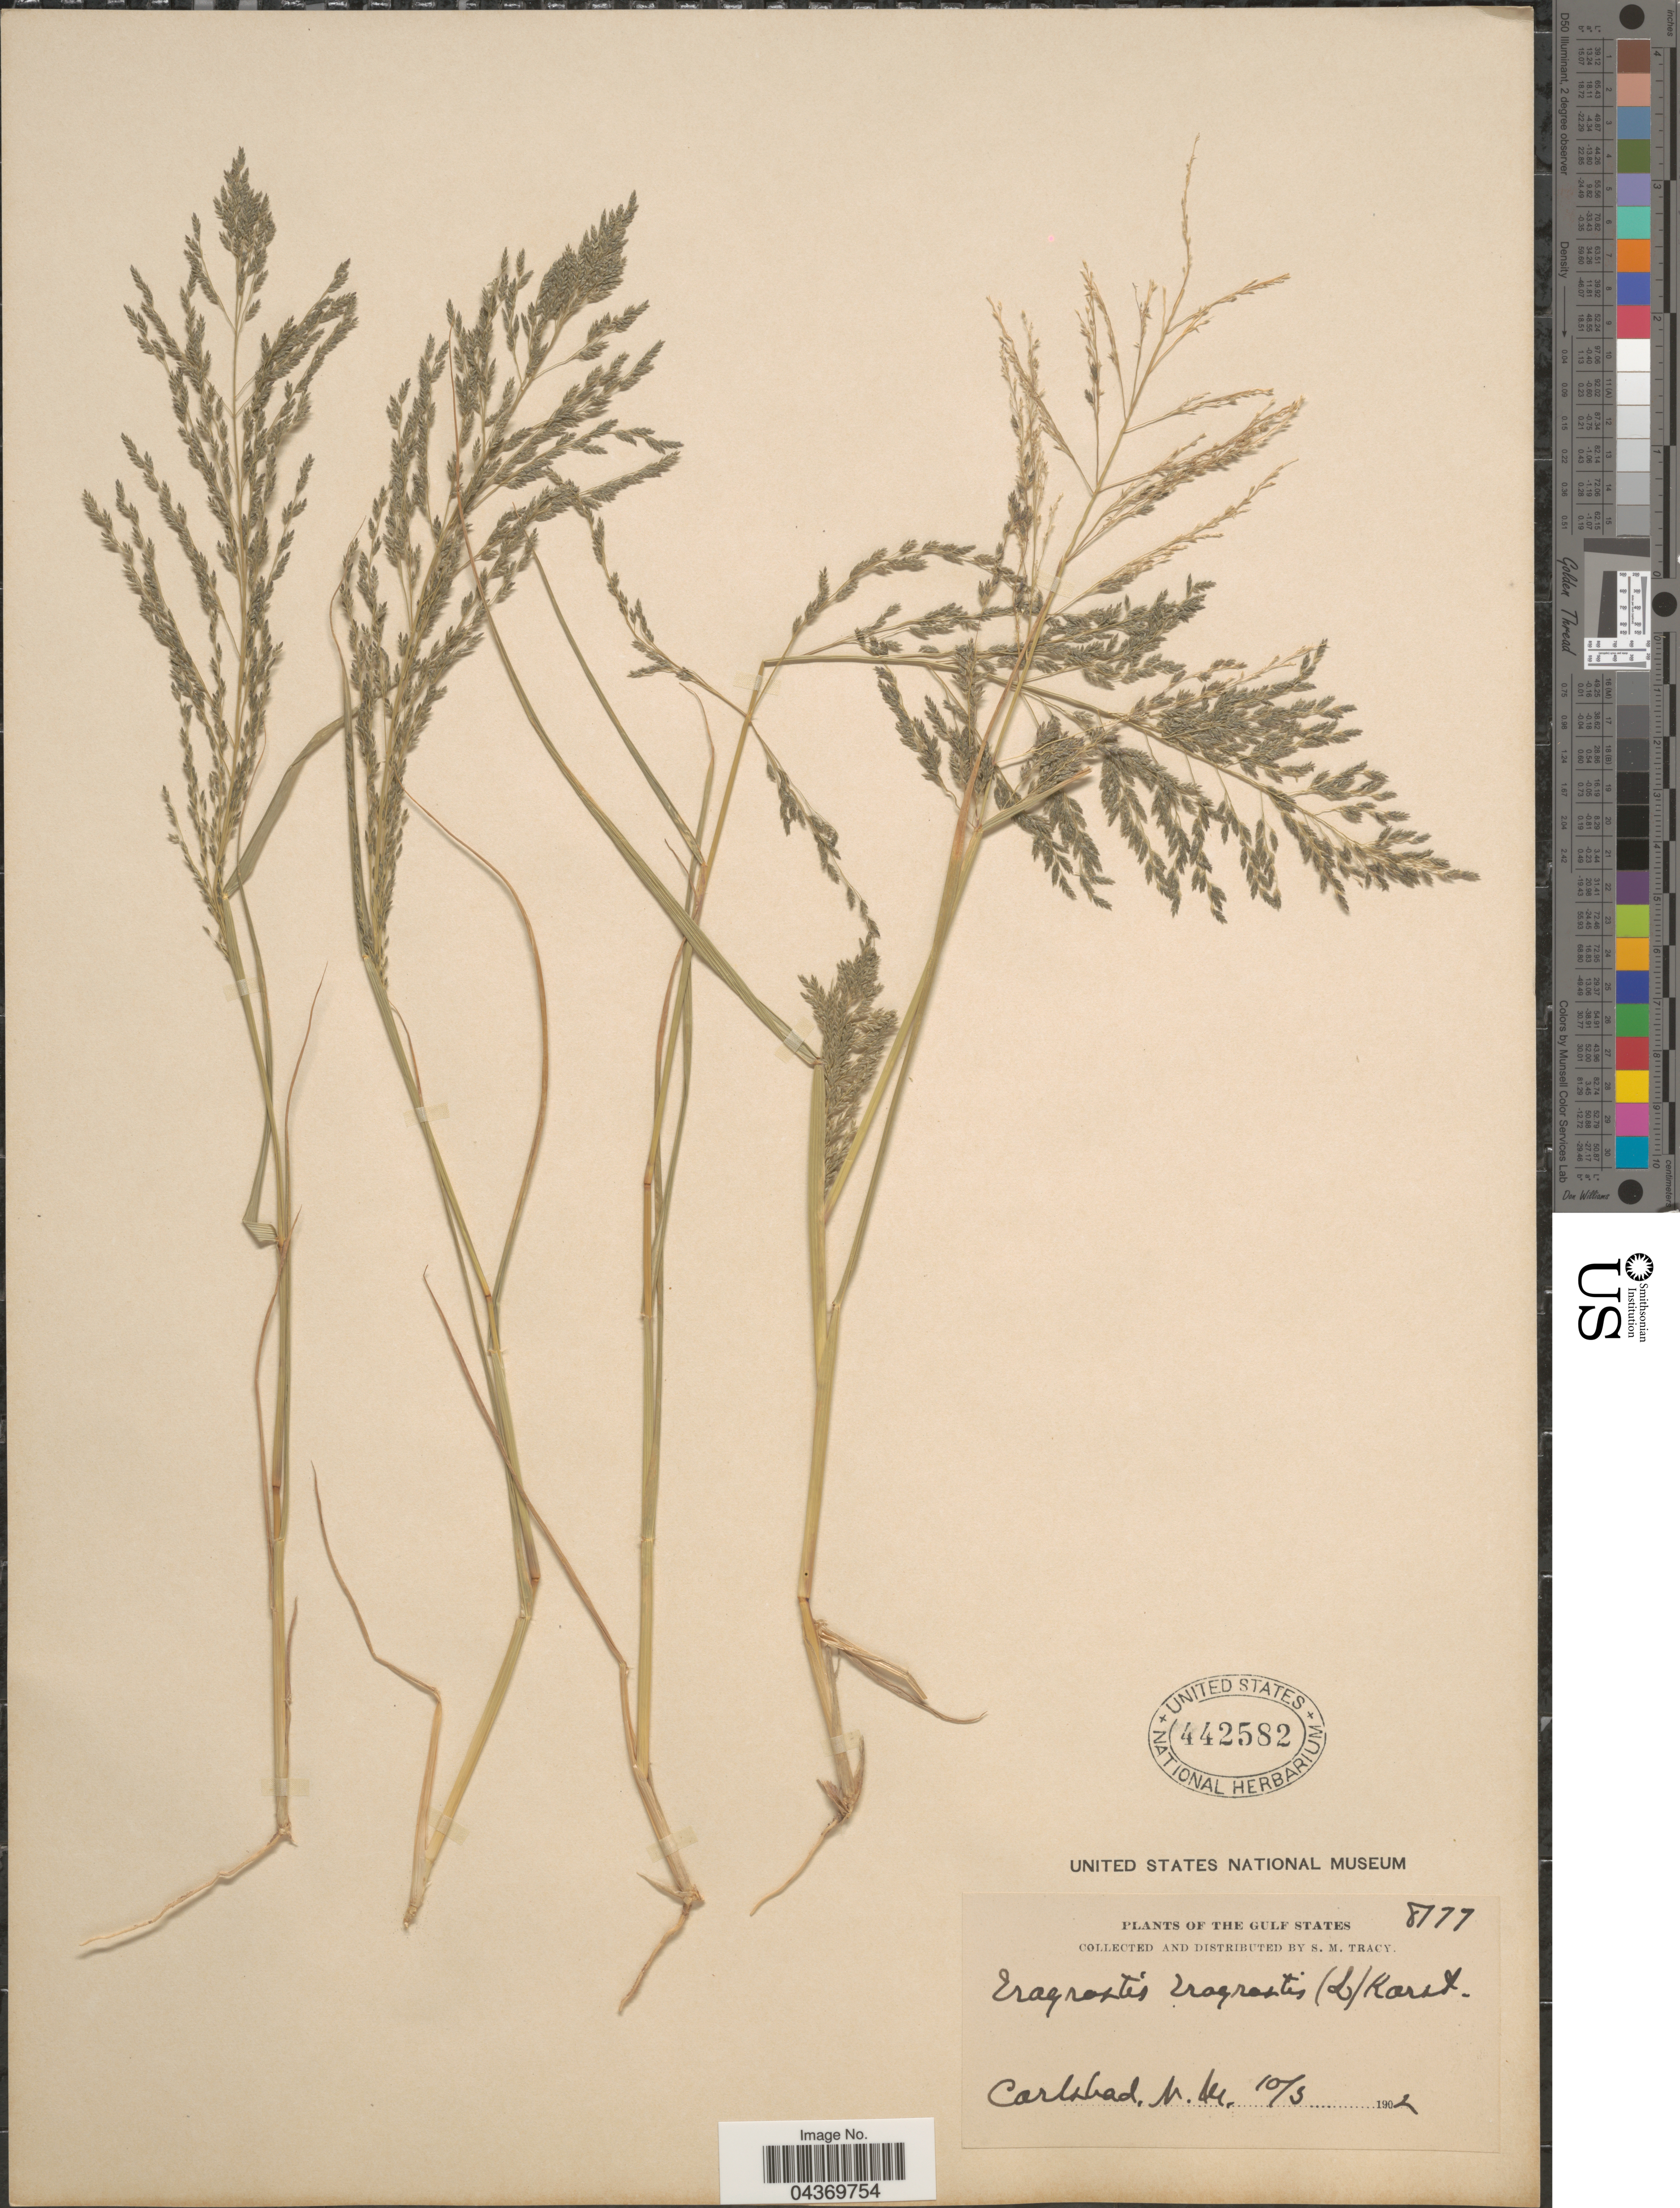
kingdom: Plantae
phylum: Tracheophyta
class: Liliopsida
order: Poales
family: Poaceae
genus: Eragrostis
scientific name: Eragrostis pectinacea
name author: (Michx.) Nees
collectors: S. M. Tracy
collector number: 8177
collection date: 1902-10-03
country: United States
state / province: New Mexico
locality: Carlsbad.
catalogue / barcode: US 442582